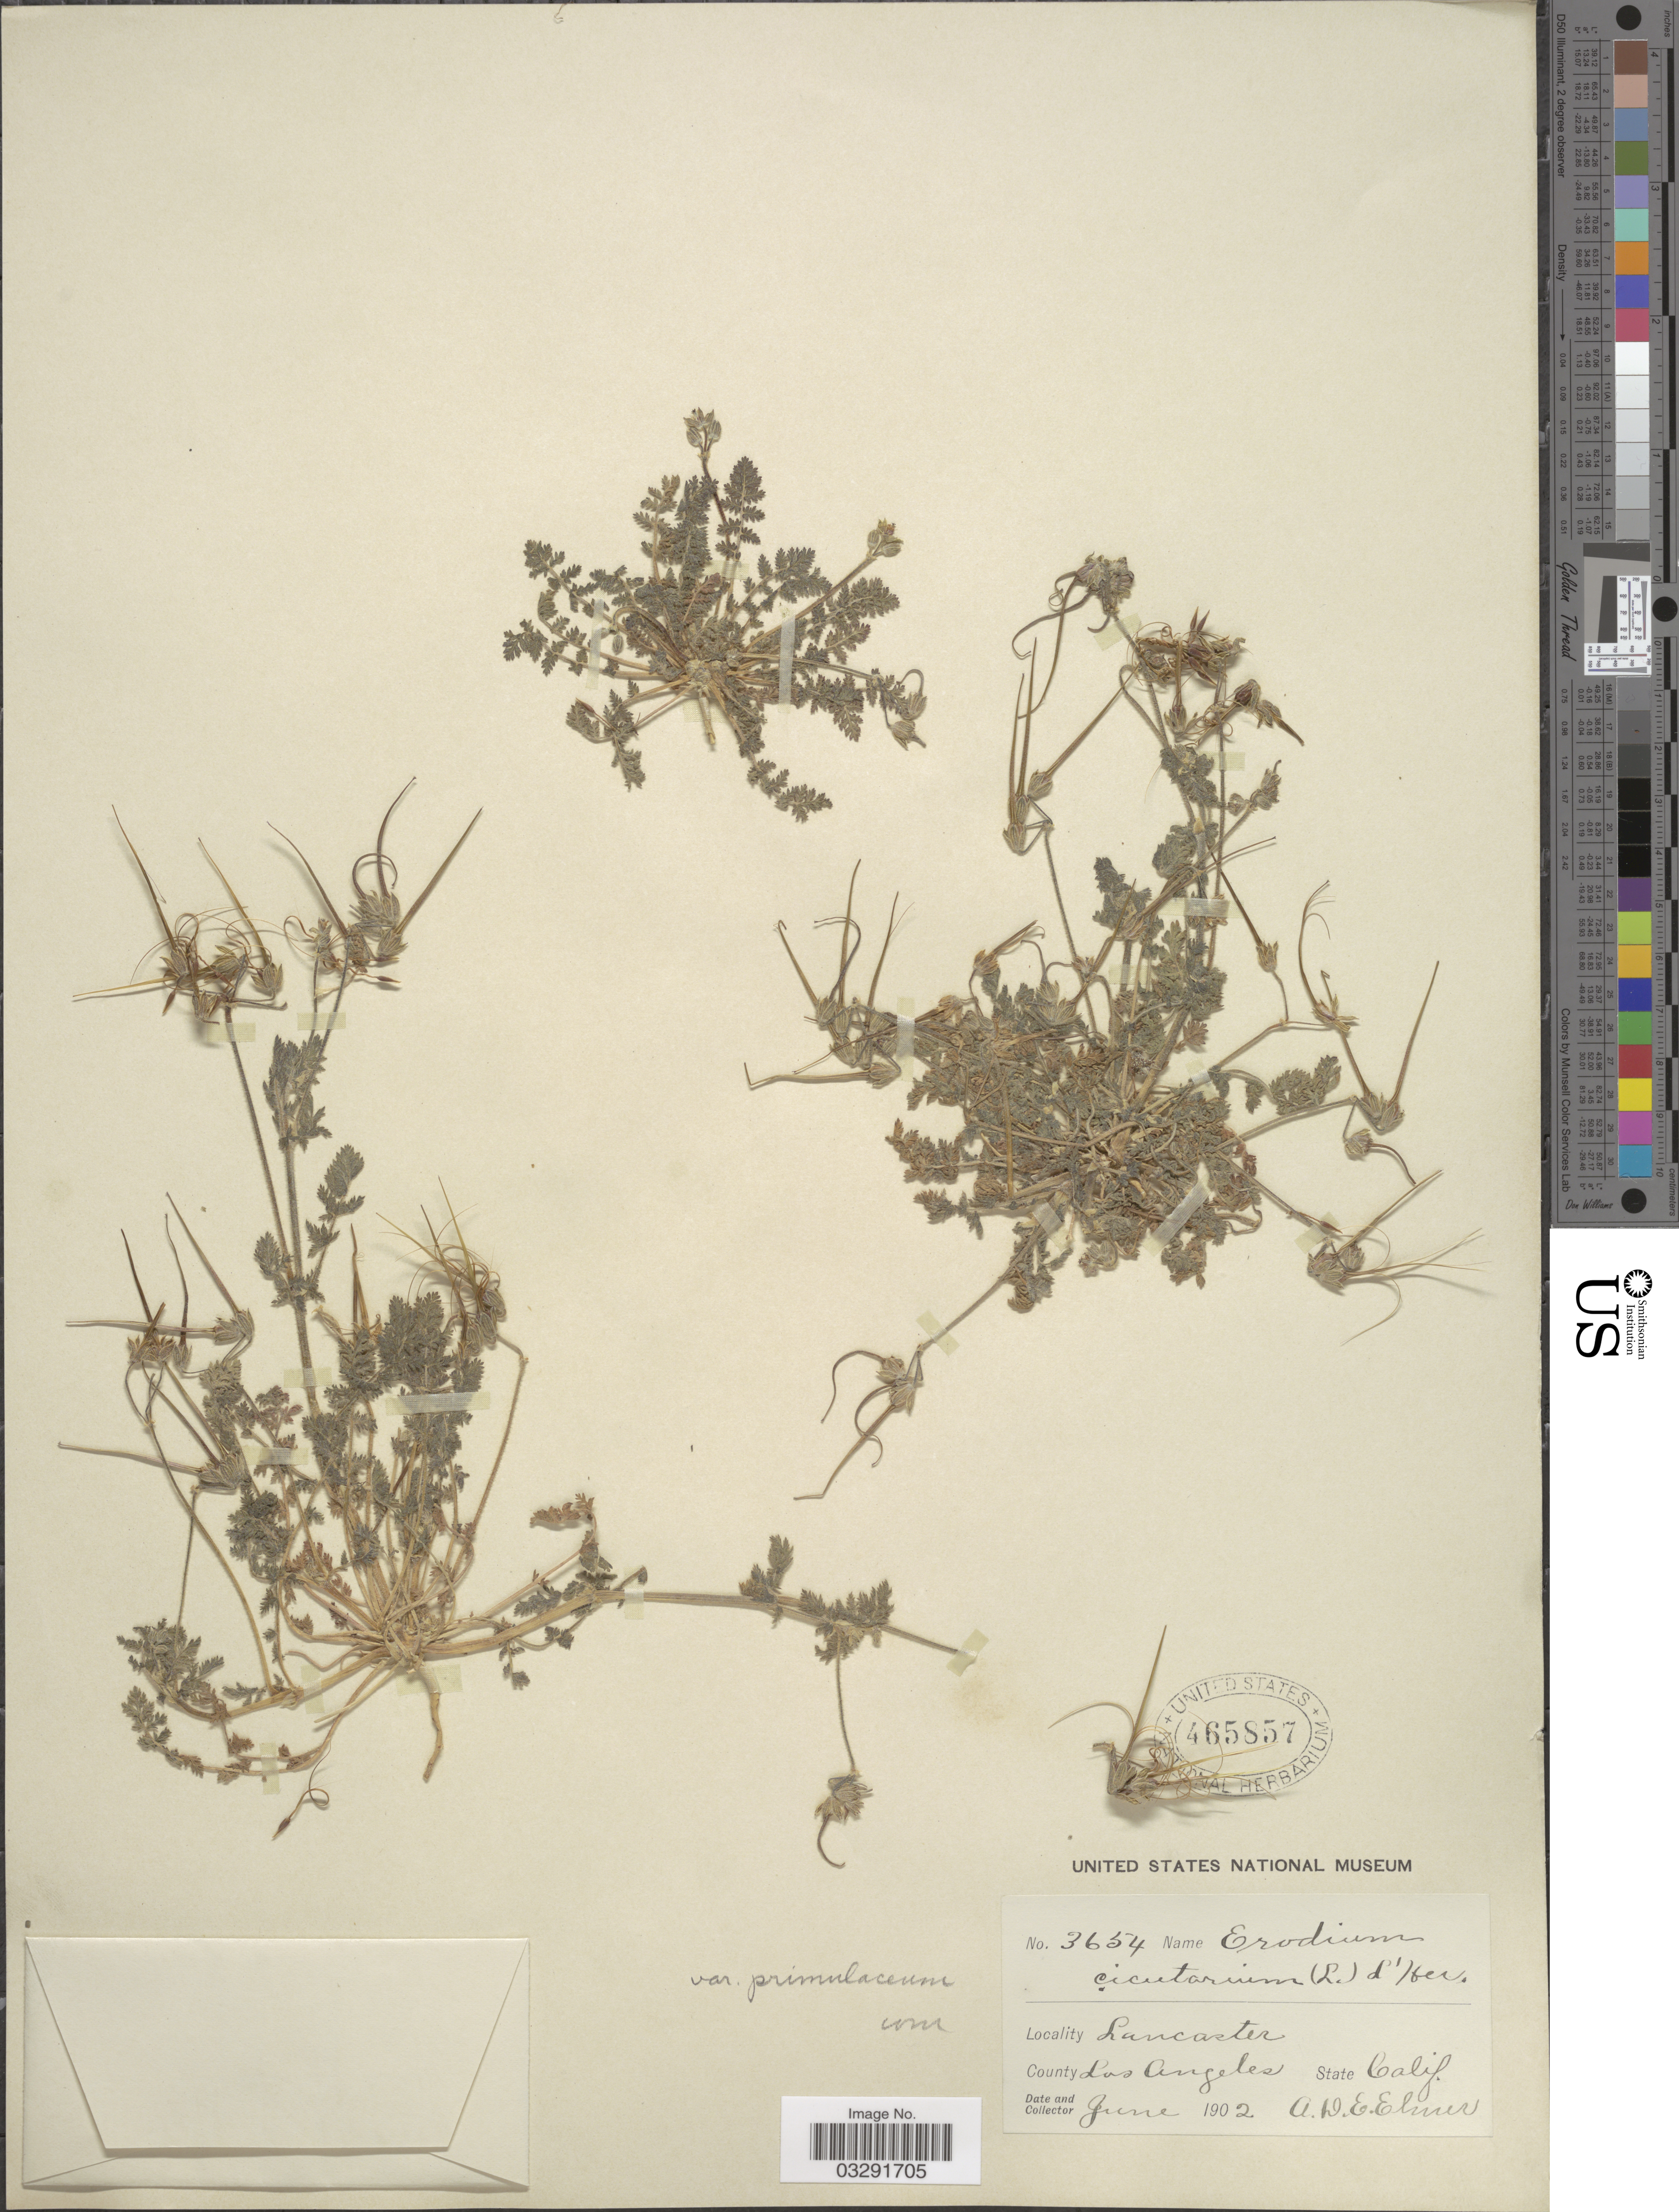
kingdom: Plantae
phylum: Tracheophyta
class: Magnoliopsida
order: Geraniales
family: Geraniaceae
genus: Erodium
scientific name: Erodium cicutarium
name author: (L.) L'Hér.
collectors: A. D. E. Elmer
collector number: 3654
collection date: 1902-06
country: United States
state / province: California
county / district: Los Angeles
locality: Lancaster. County Los Angeles.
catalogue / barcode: US 465857